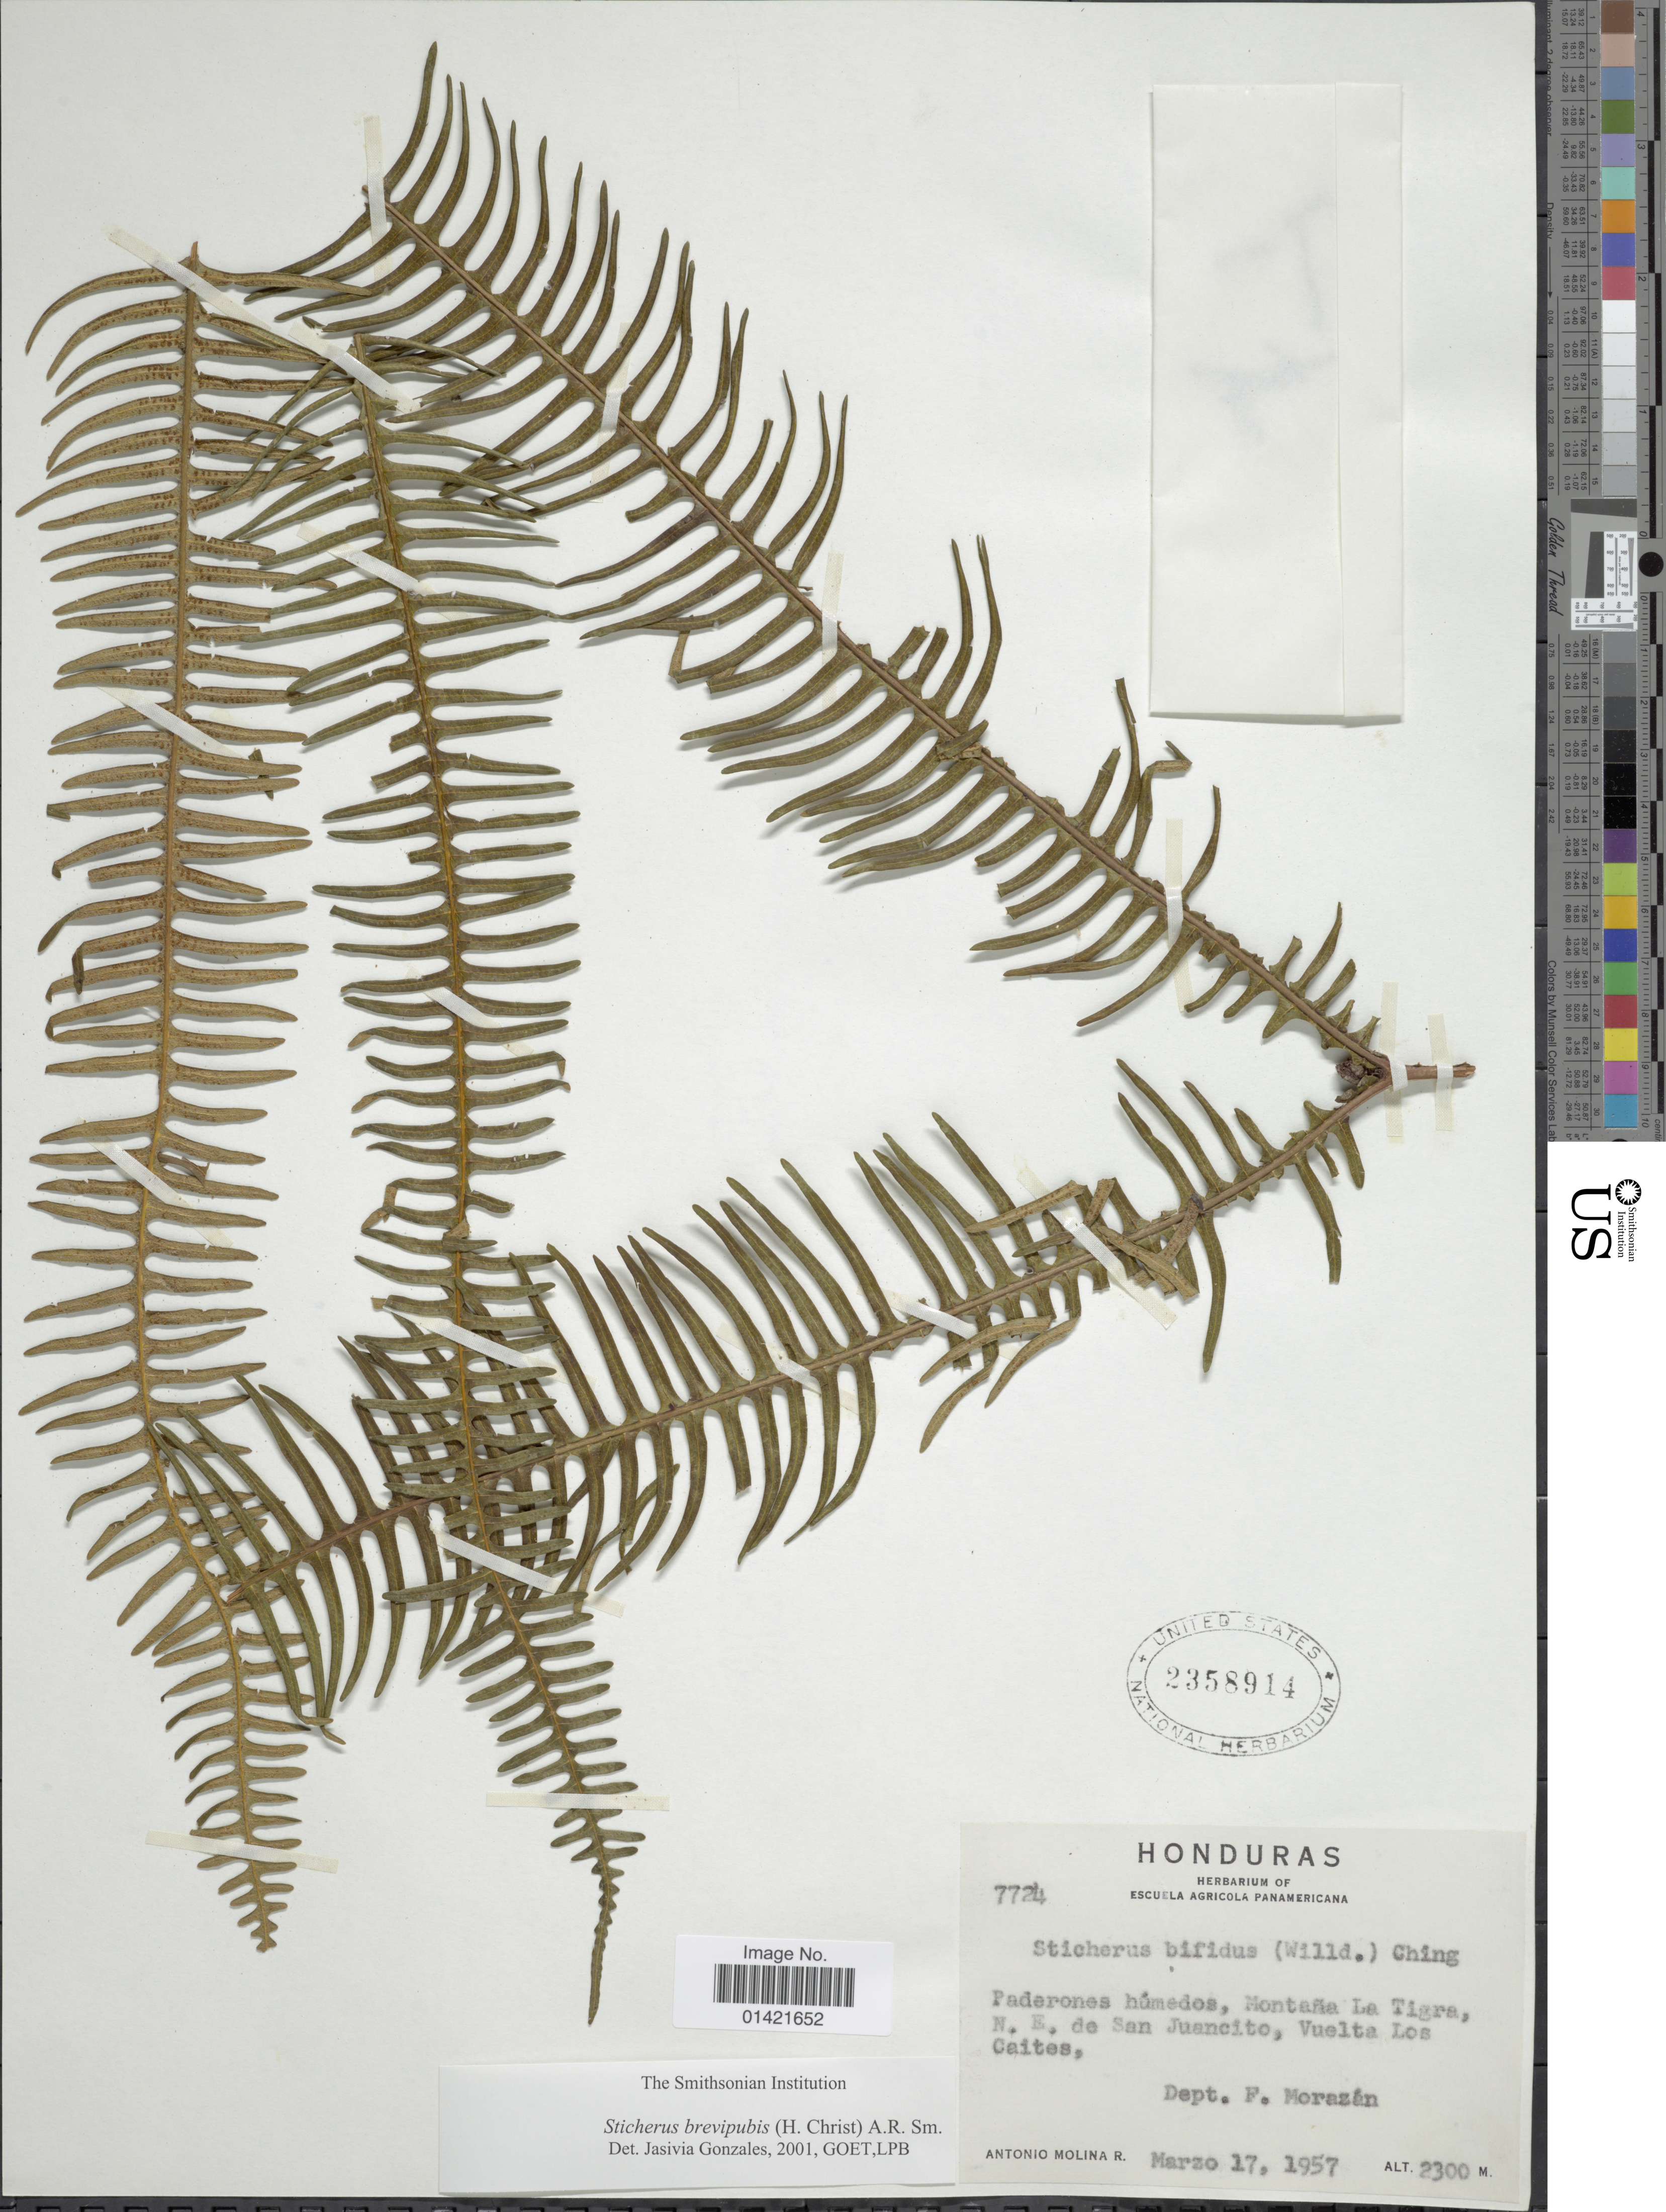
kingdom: Plantae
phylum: Tracheophyta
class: Polypodiopsida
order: Gleicheniales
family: Gleicheniaceae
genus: Sticherus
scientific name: Sticherus fulvus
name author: (Desv.) Ching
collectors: A. Molina R.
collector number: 7724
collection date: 1957-03-17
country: Honduras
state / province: Fco. Morazán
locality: Paderones humedos, Montana La Tigra, N.E. de San Juancito, Vuelta Los Caites. Dept. F. Morazan.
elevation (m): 2300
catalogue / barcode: US 2358914